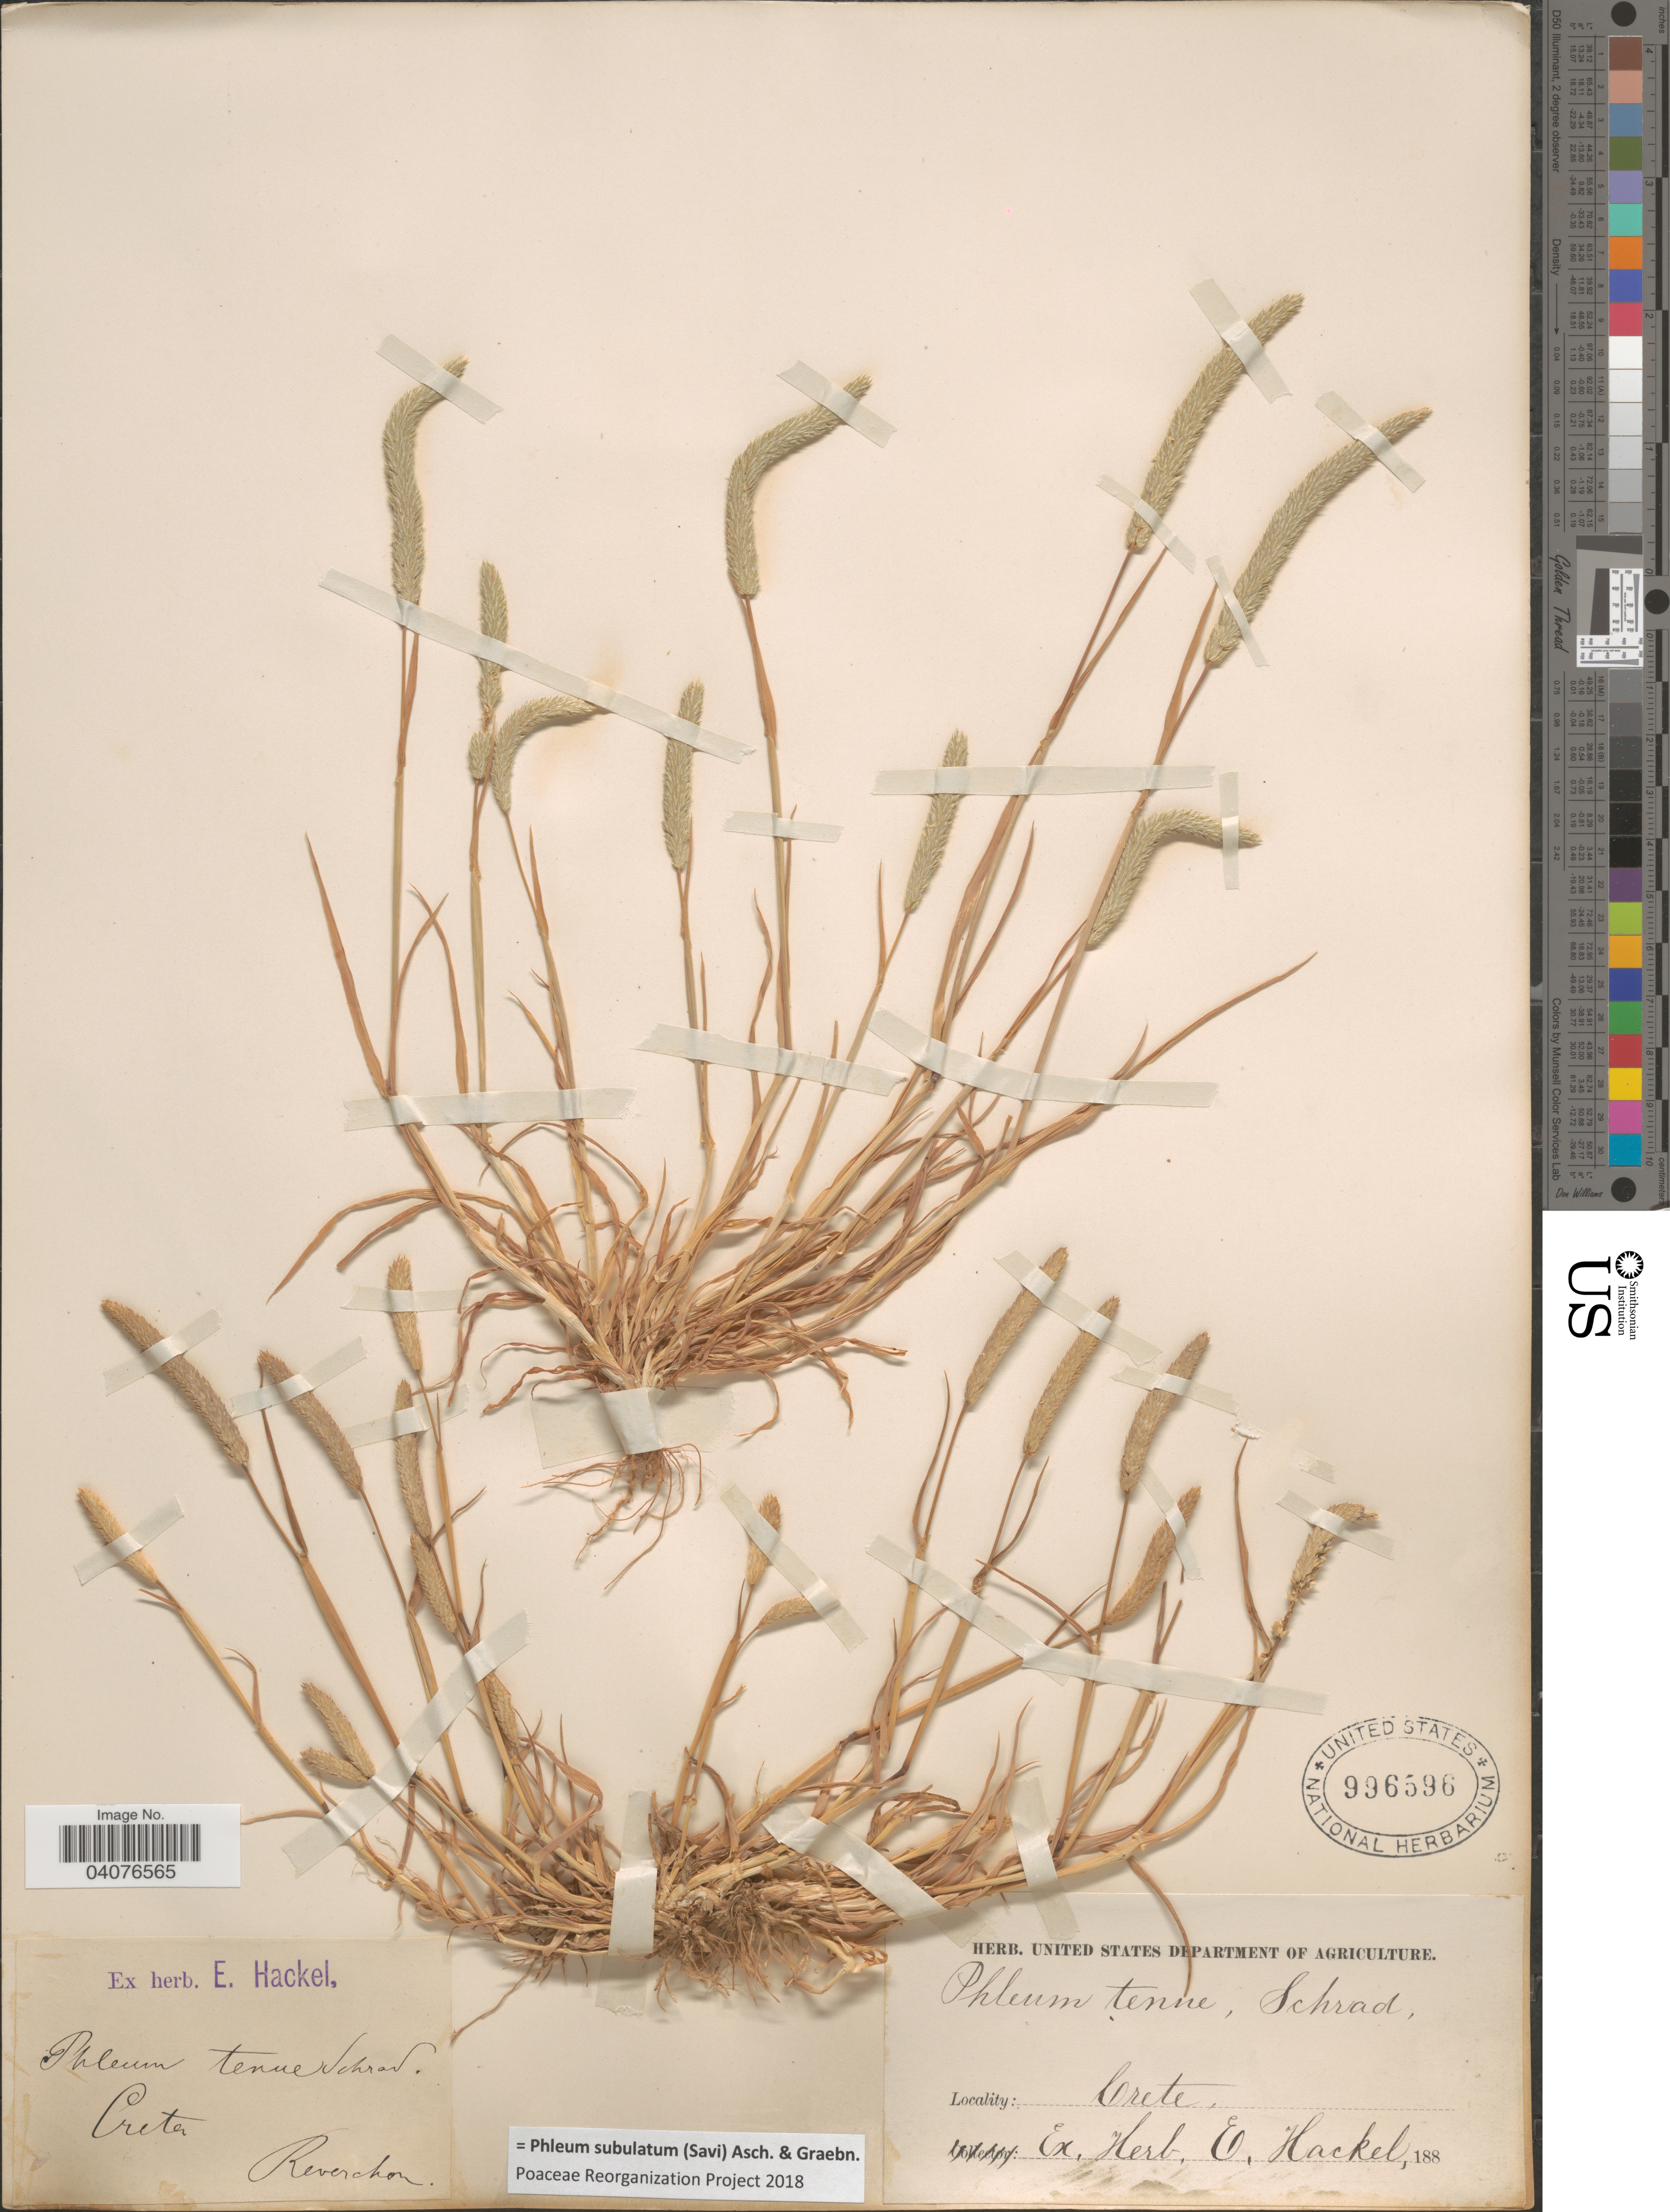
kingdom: Plantae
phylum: Tracheophyta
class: Liliopsida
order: Poales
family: Poaceae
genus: Phleum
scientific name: Phleum subulatum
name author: (Savi) Asch. & Graeb.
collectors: -. Reverchon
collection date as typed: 188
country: Greece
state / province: Crete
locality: Creta.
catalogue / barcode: US 996596